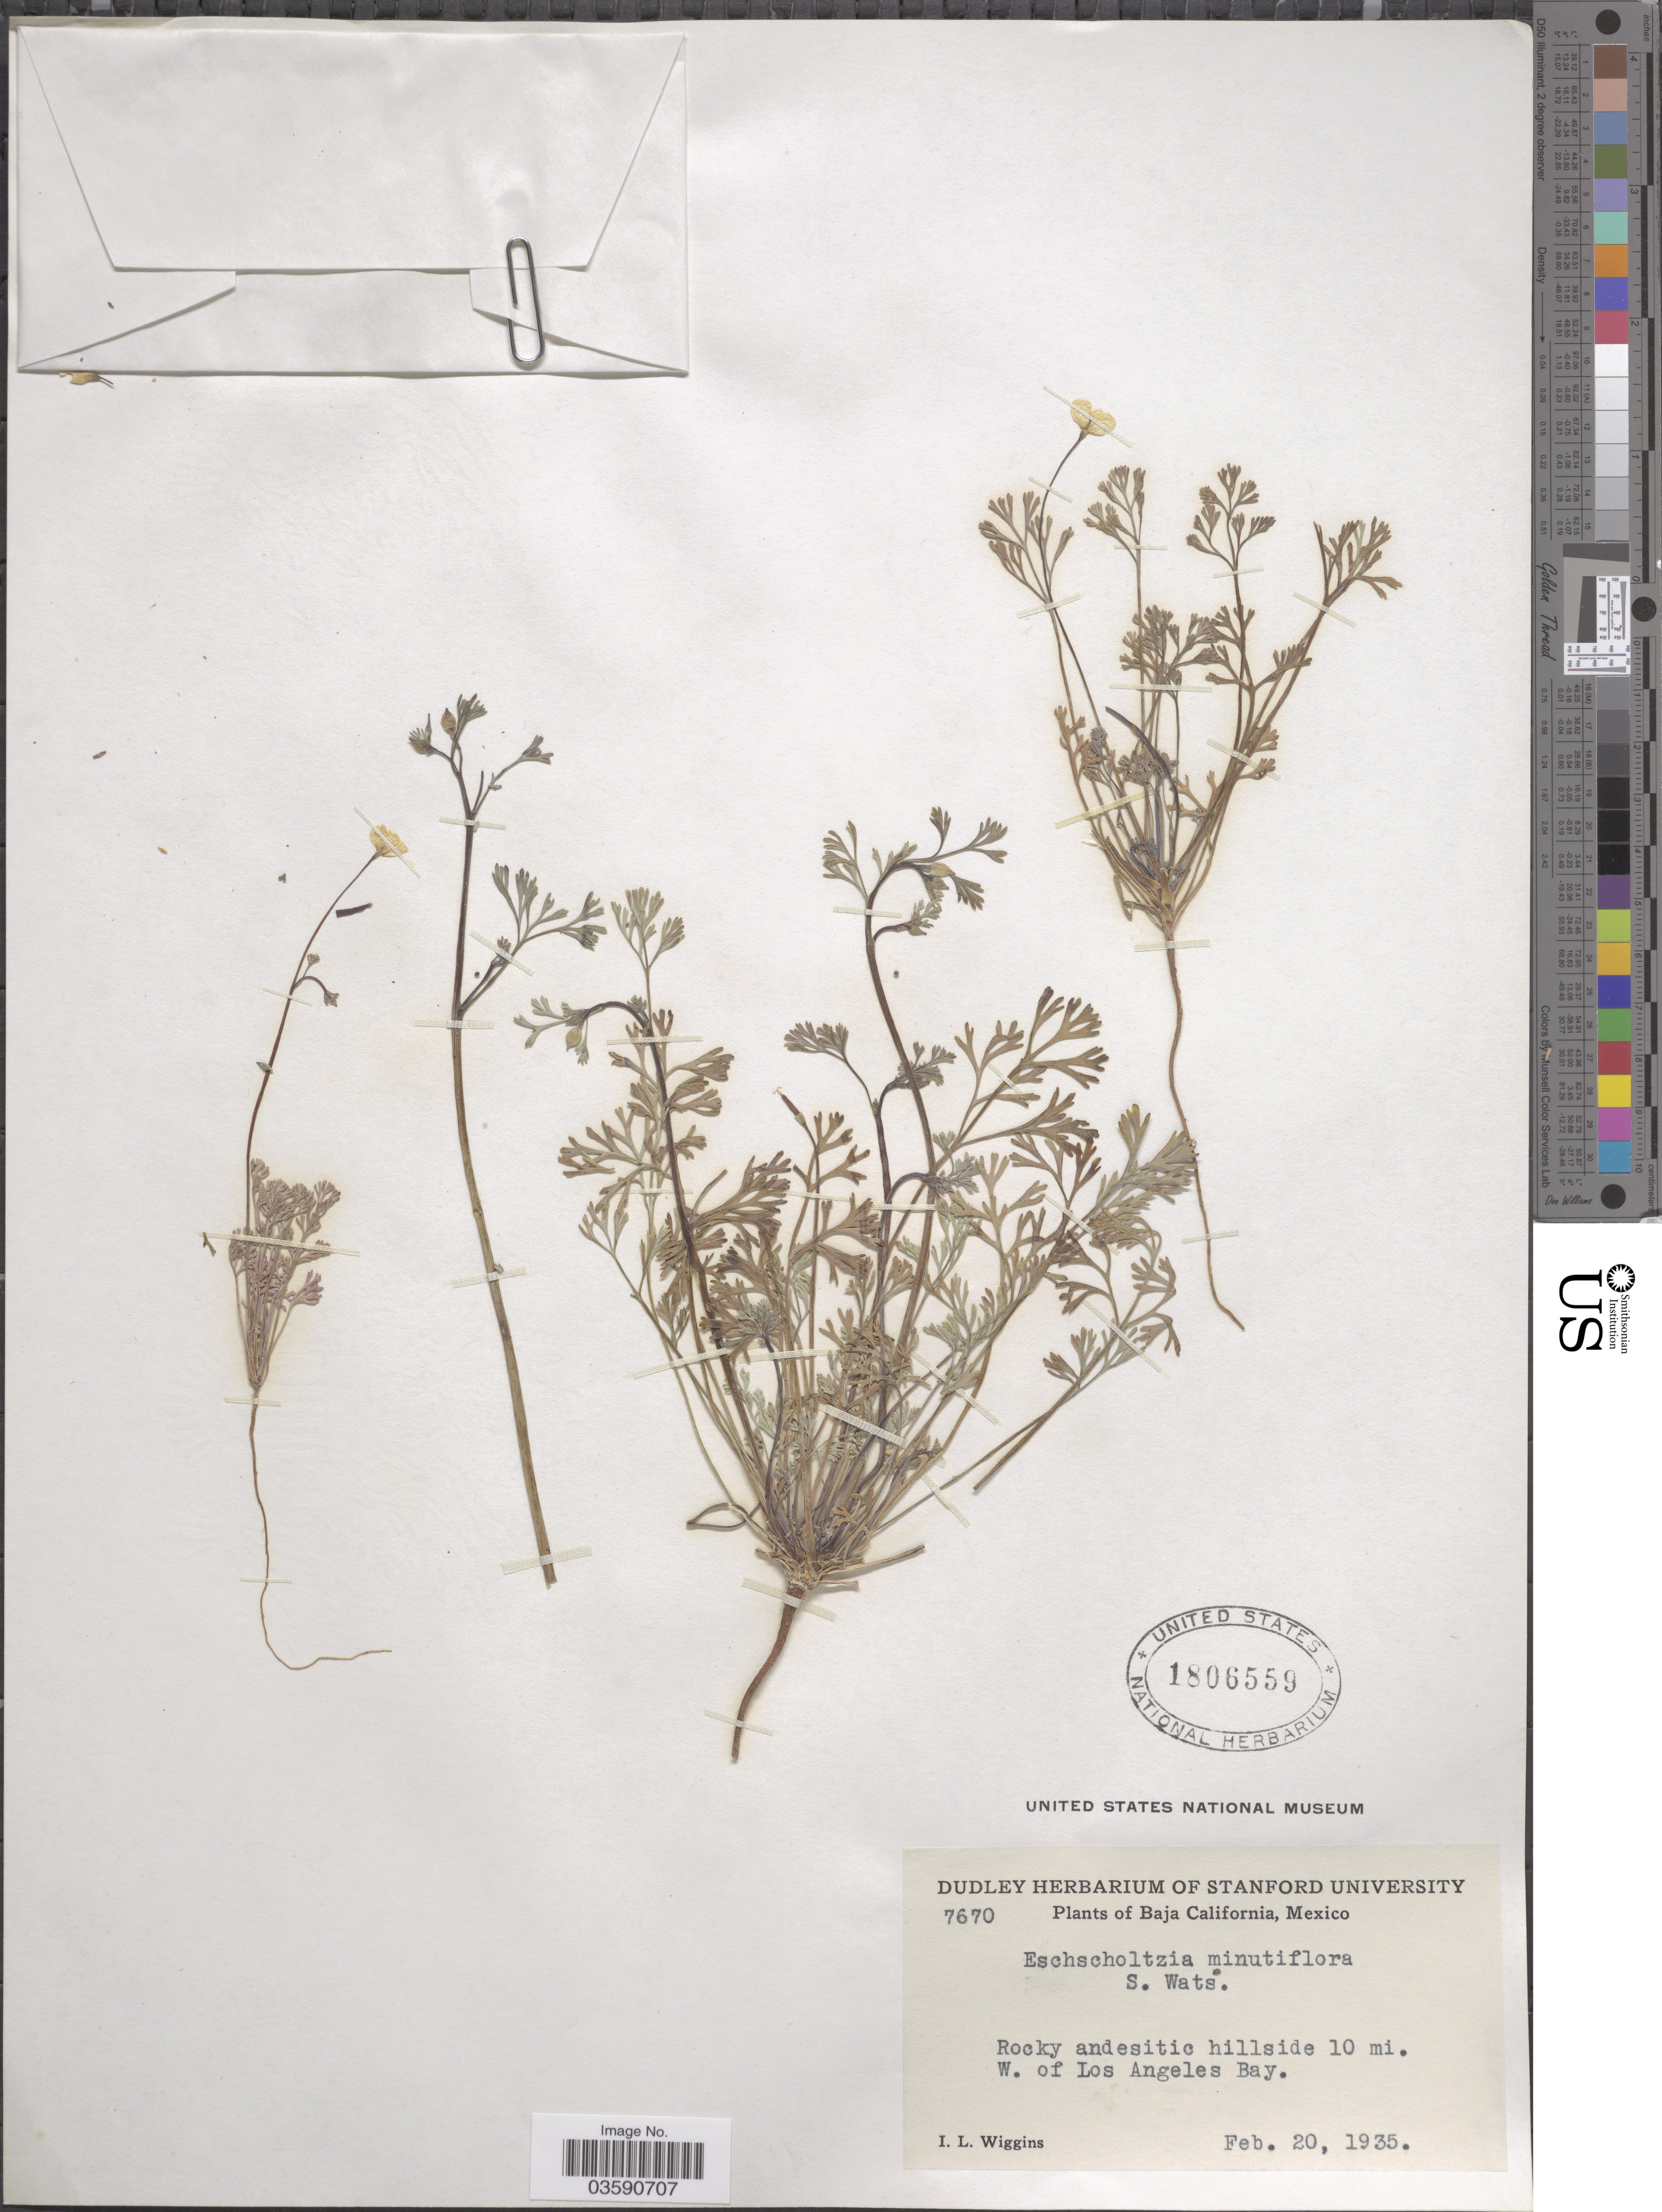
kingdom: Plantae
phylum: Tracheophyta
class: Magnoliopsida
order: Ranunculales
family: Papaveraceae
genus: Eschscholzia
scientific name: Eschscholzia minutiflora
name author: S. Watson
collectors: I. L. Wiggins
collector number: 7670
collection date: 1935-02-20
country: Mexico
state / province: Baja California Norte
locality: Rocky and esitic hillsides 10 mi. W. of Los Angeles Bay.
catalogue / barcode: US 1806559